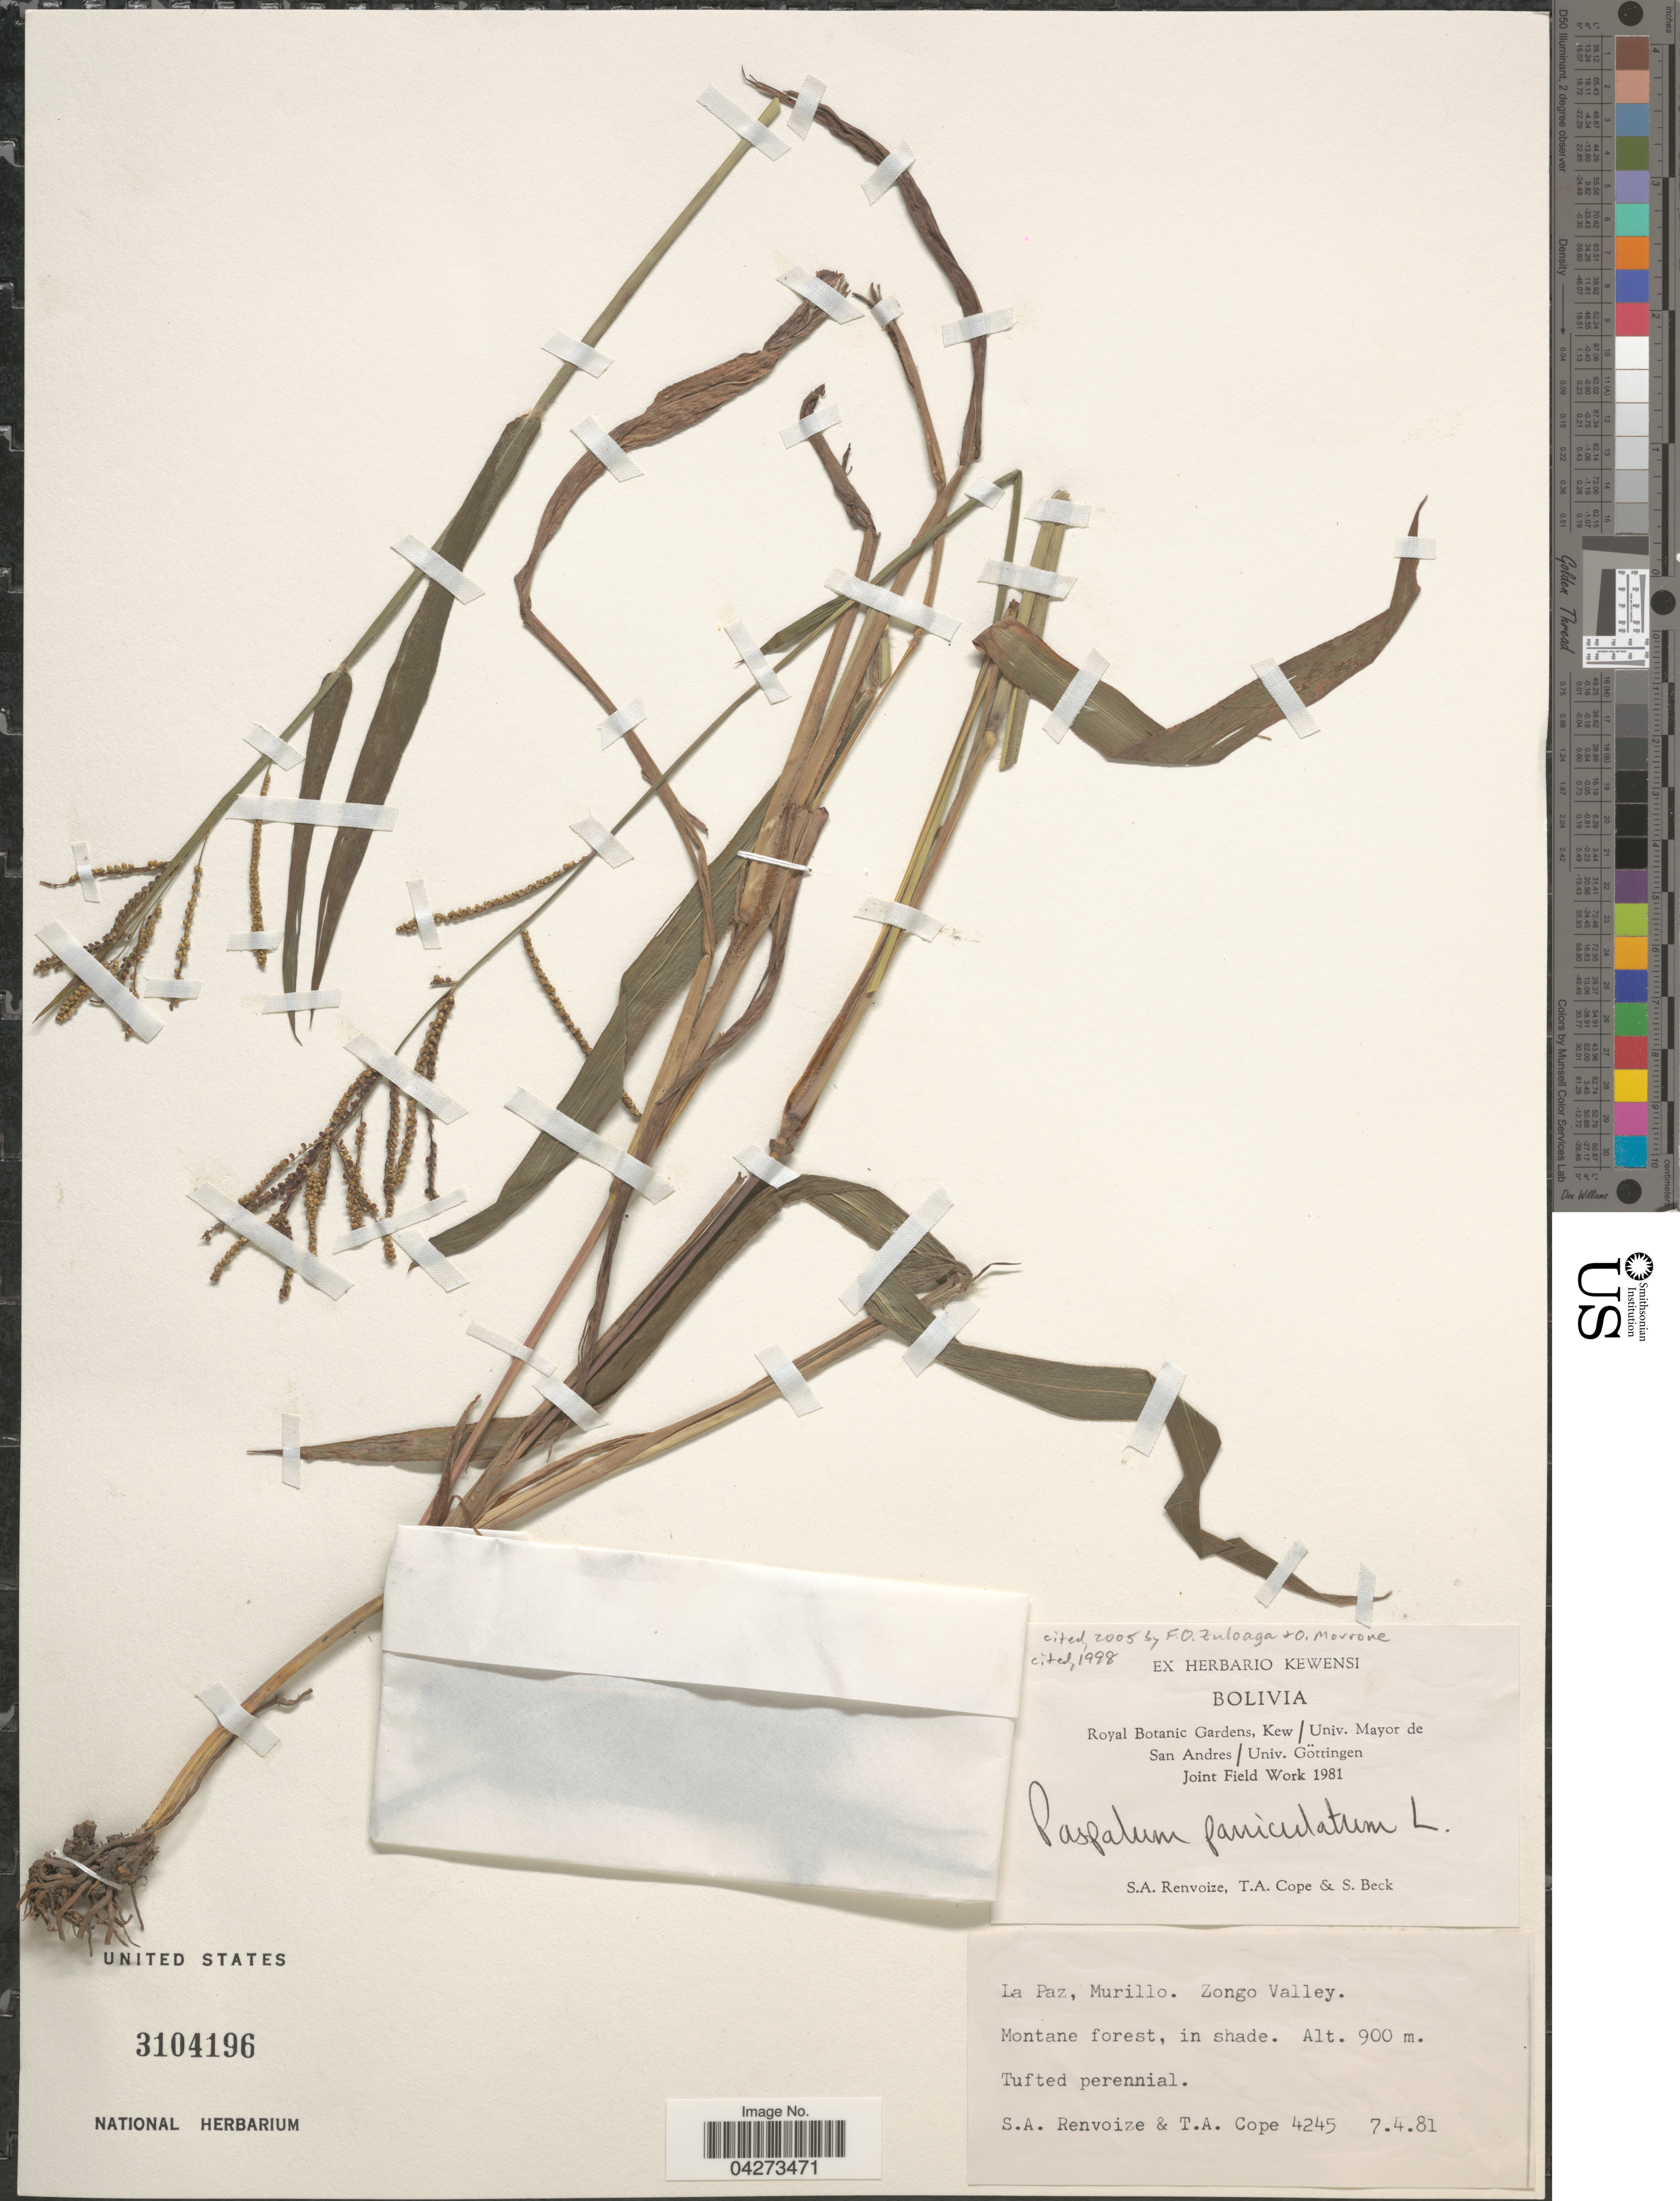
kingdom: Plantae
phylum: Tracheophyta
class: Liliopsida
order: Poales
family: Poaceae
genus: Paspalum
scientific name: Paspalum paniculatum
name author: L.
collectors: S. A. Renvoize, T. A. Cope & S. G. Beck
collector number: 4245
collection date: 1981-04-07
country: Bolivia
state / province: La Paz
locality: Royal Botanic Gardens, Kew/Univ. Mayor de San Andres/Univ. Göttingen Joint Field Work 1981. Murillo. Zongo Valley.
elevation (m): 900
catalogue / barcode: US 3104196